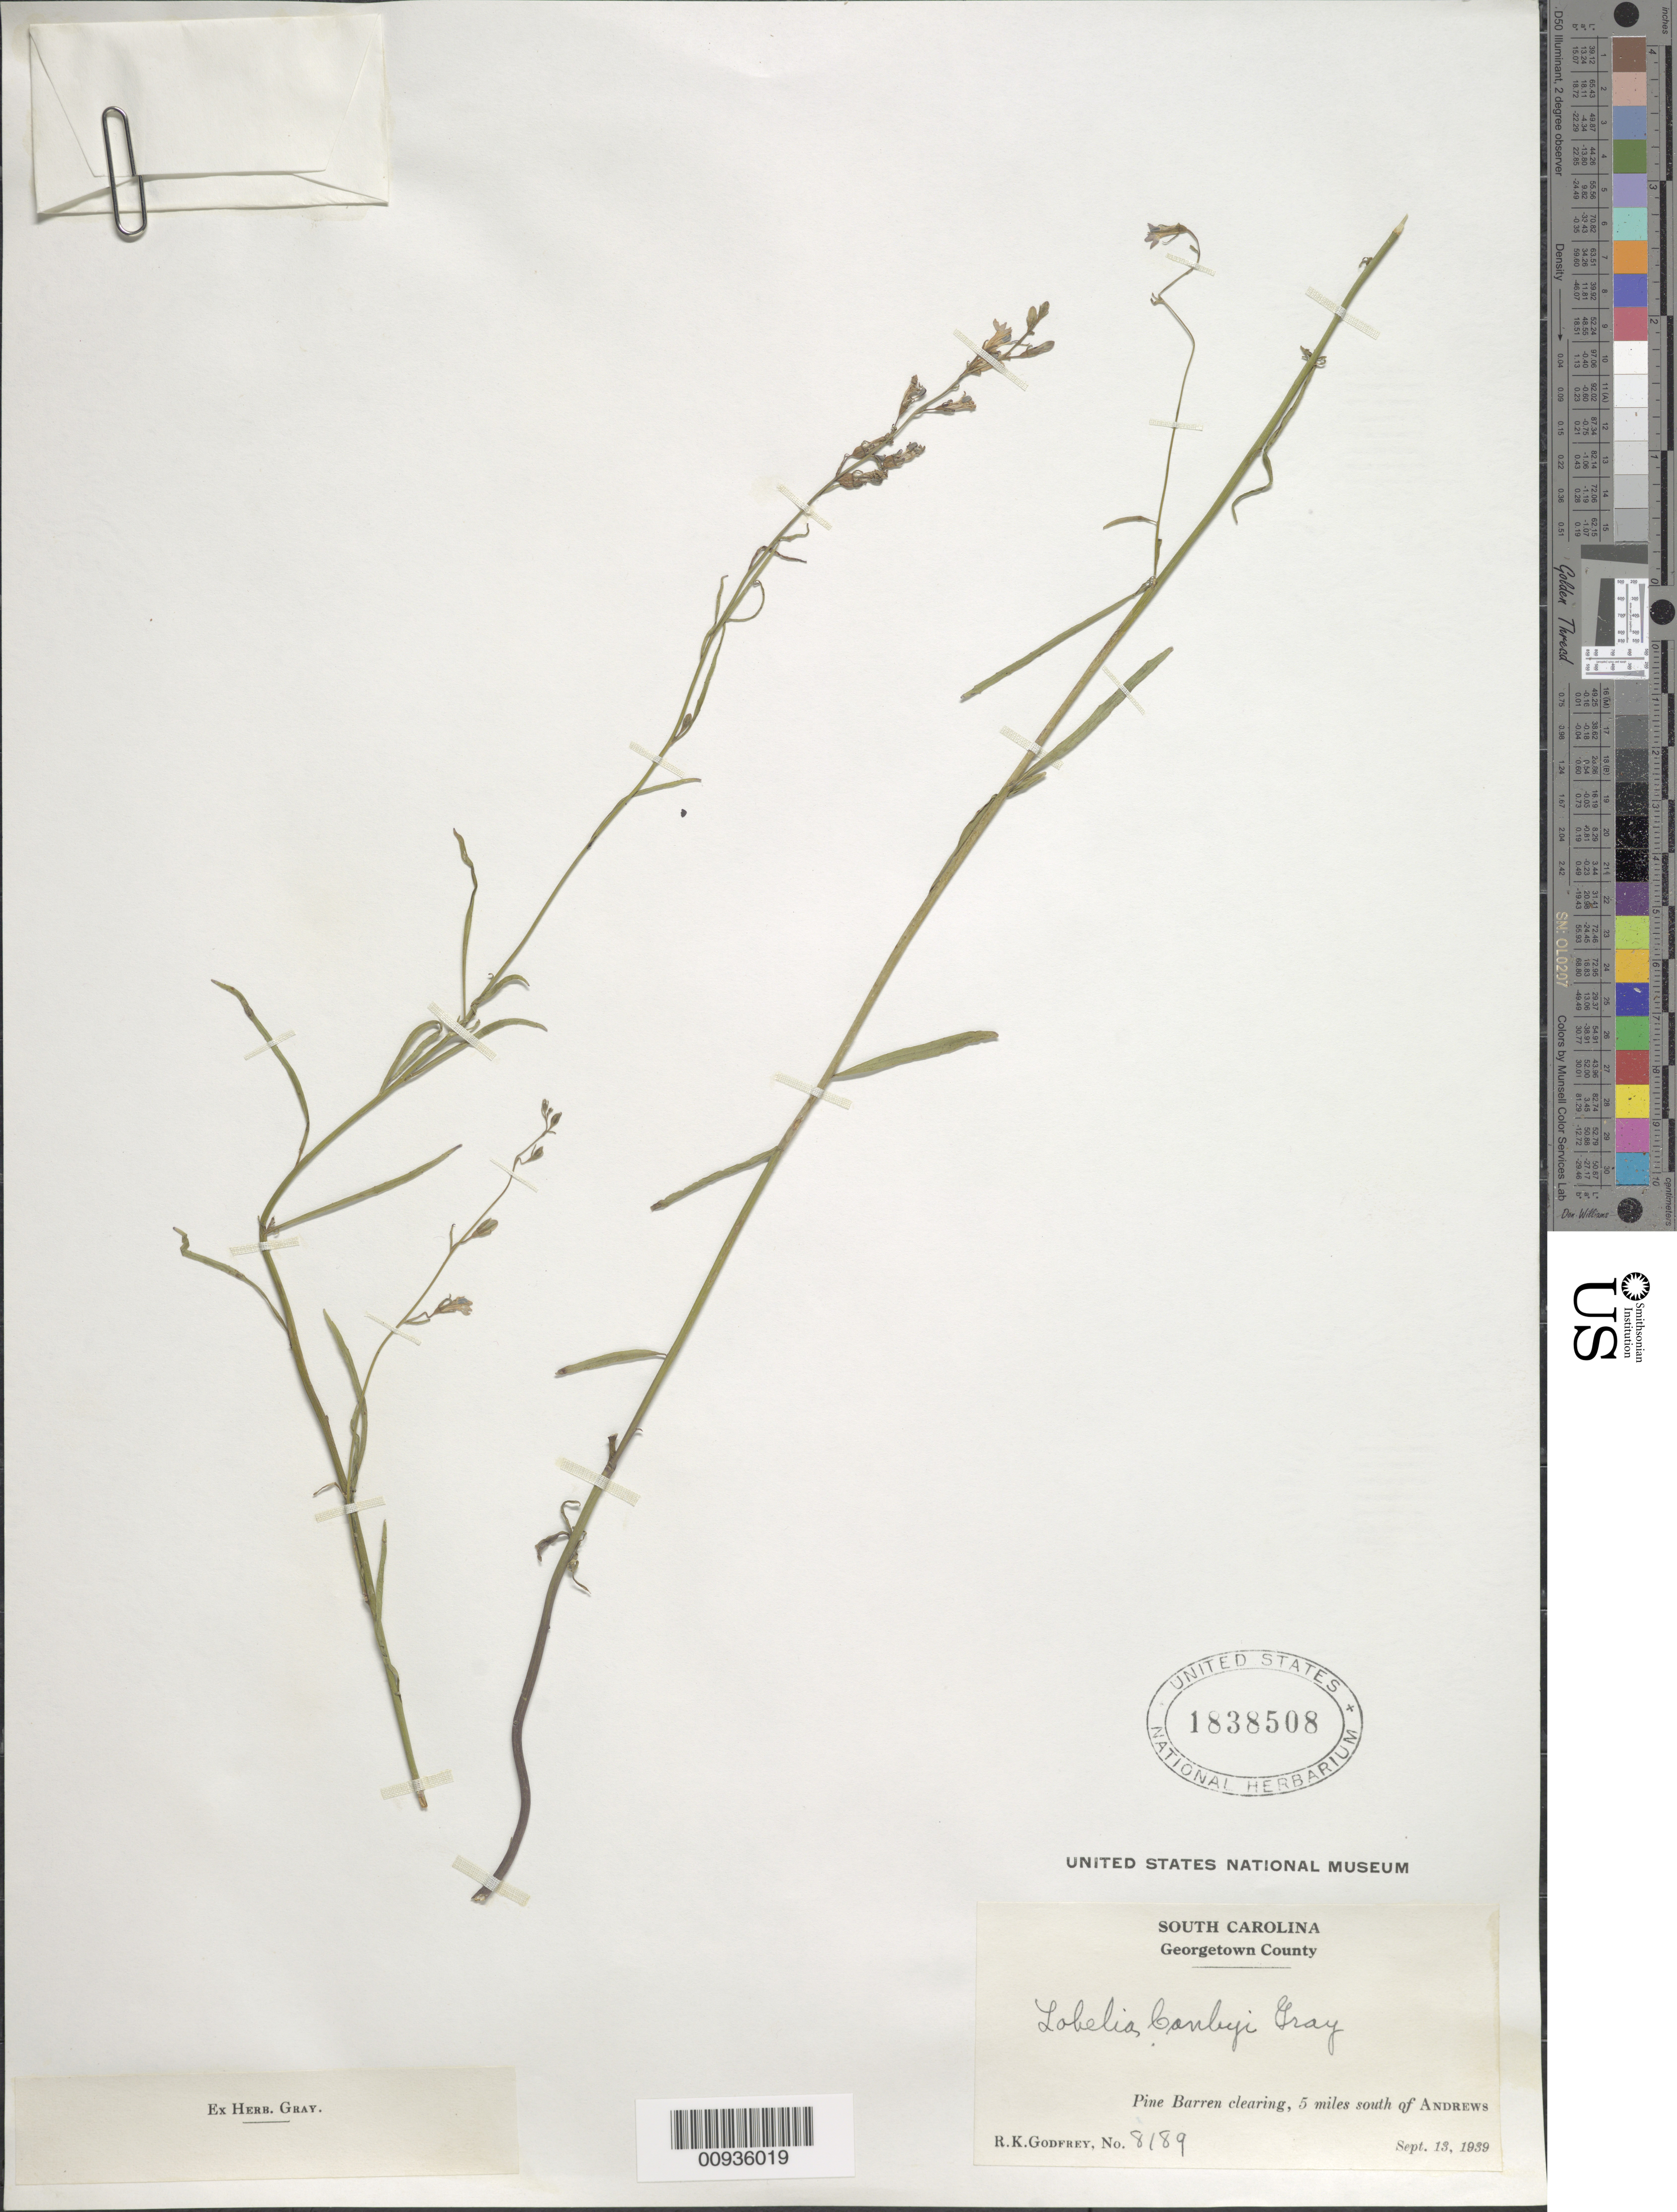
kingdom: Plantae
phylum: Tracheophyta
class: Magnoliopsida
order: Asterales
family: Campanulaceae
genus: Lobelia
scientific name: Lobelia canbyi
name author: A. Gray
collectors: R. K. Godfrey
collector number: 8189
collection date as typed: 13 Sep 1939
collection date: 1939-09-13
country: United States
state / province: South Carolina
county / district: Georgetown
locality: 5 miles south of Andrews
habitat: pine barren clearing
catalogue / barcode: US 1838508